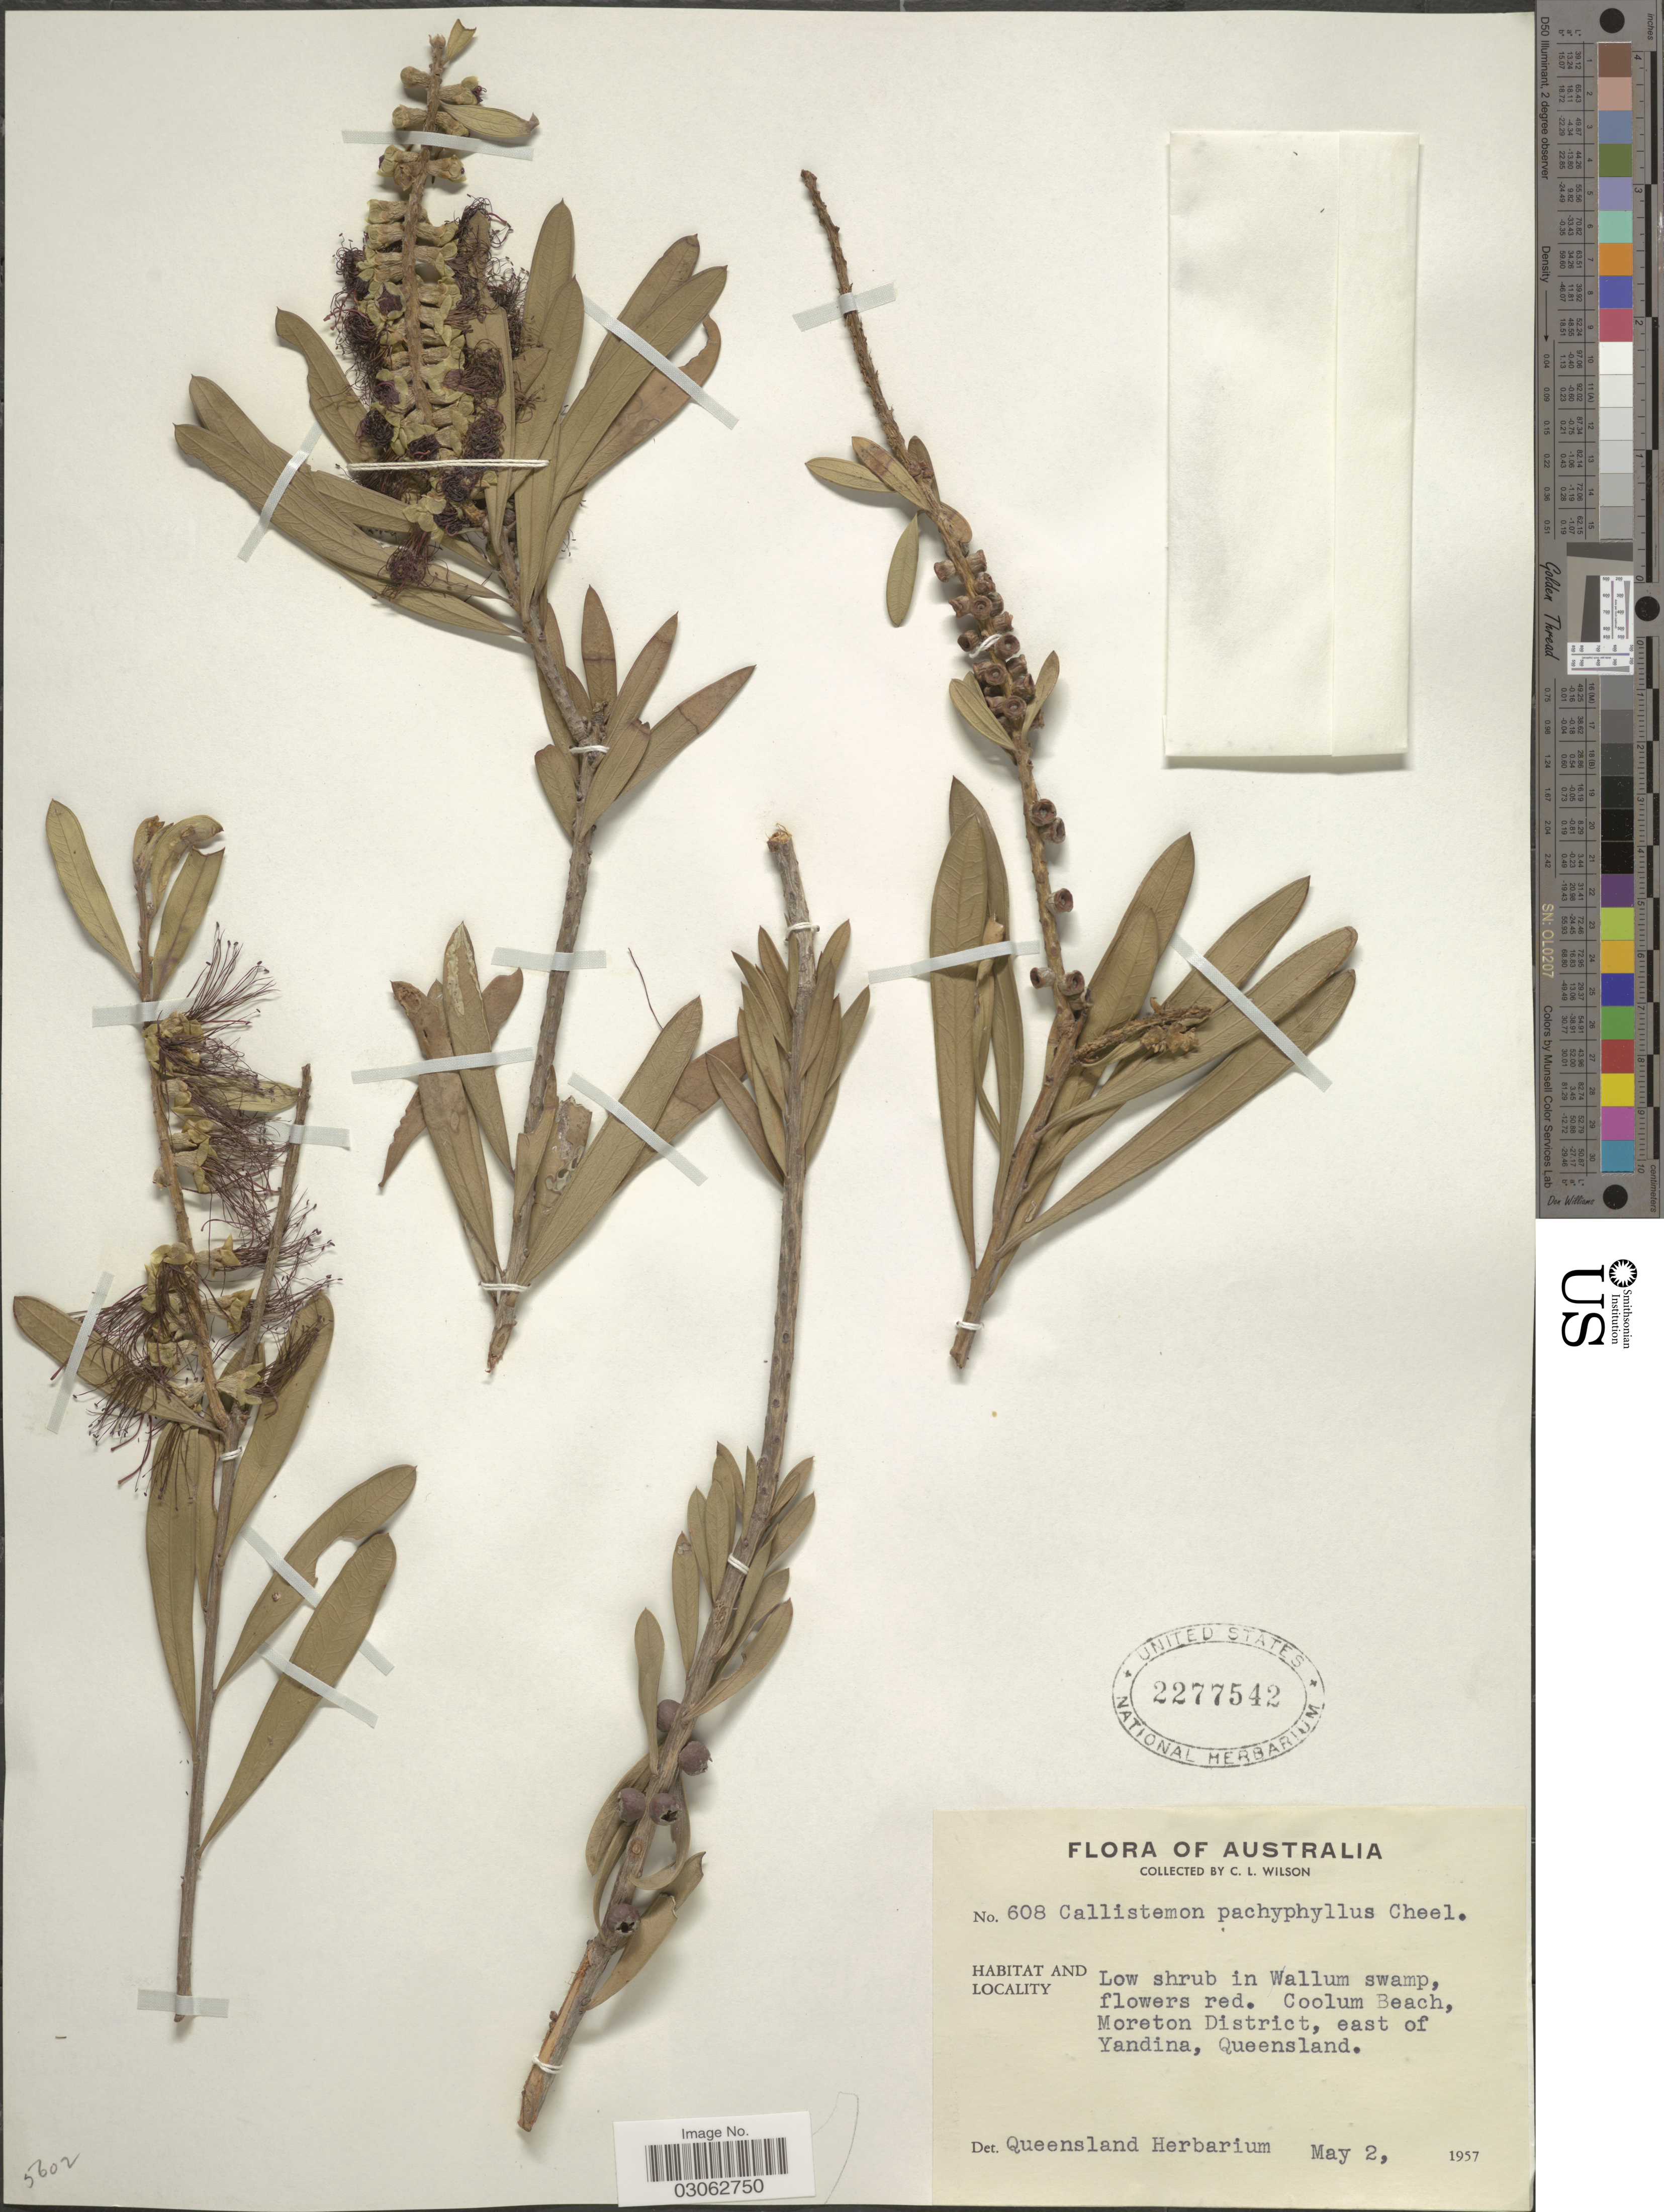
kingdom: Plantae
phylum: Tracheophyta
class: Magnoliopsida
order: Myrtales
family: Myrtaceae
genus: Callistemon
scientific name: Callistemon pachyphyllus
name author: Cheel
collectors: C. L. Wilson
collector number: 608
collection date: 1957-05-02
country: Australia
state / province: Queensland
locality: Coolum Beach, Moreton District, east of Yandina.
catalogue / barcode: US 2277542